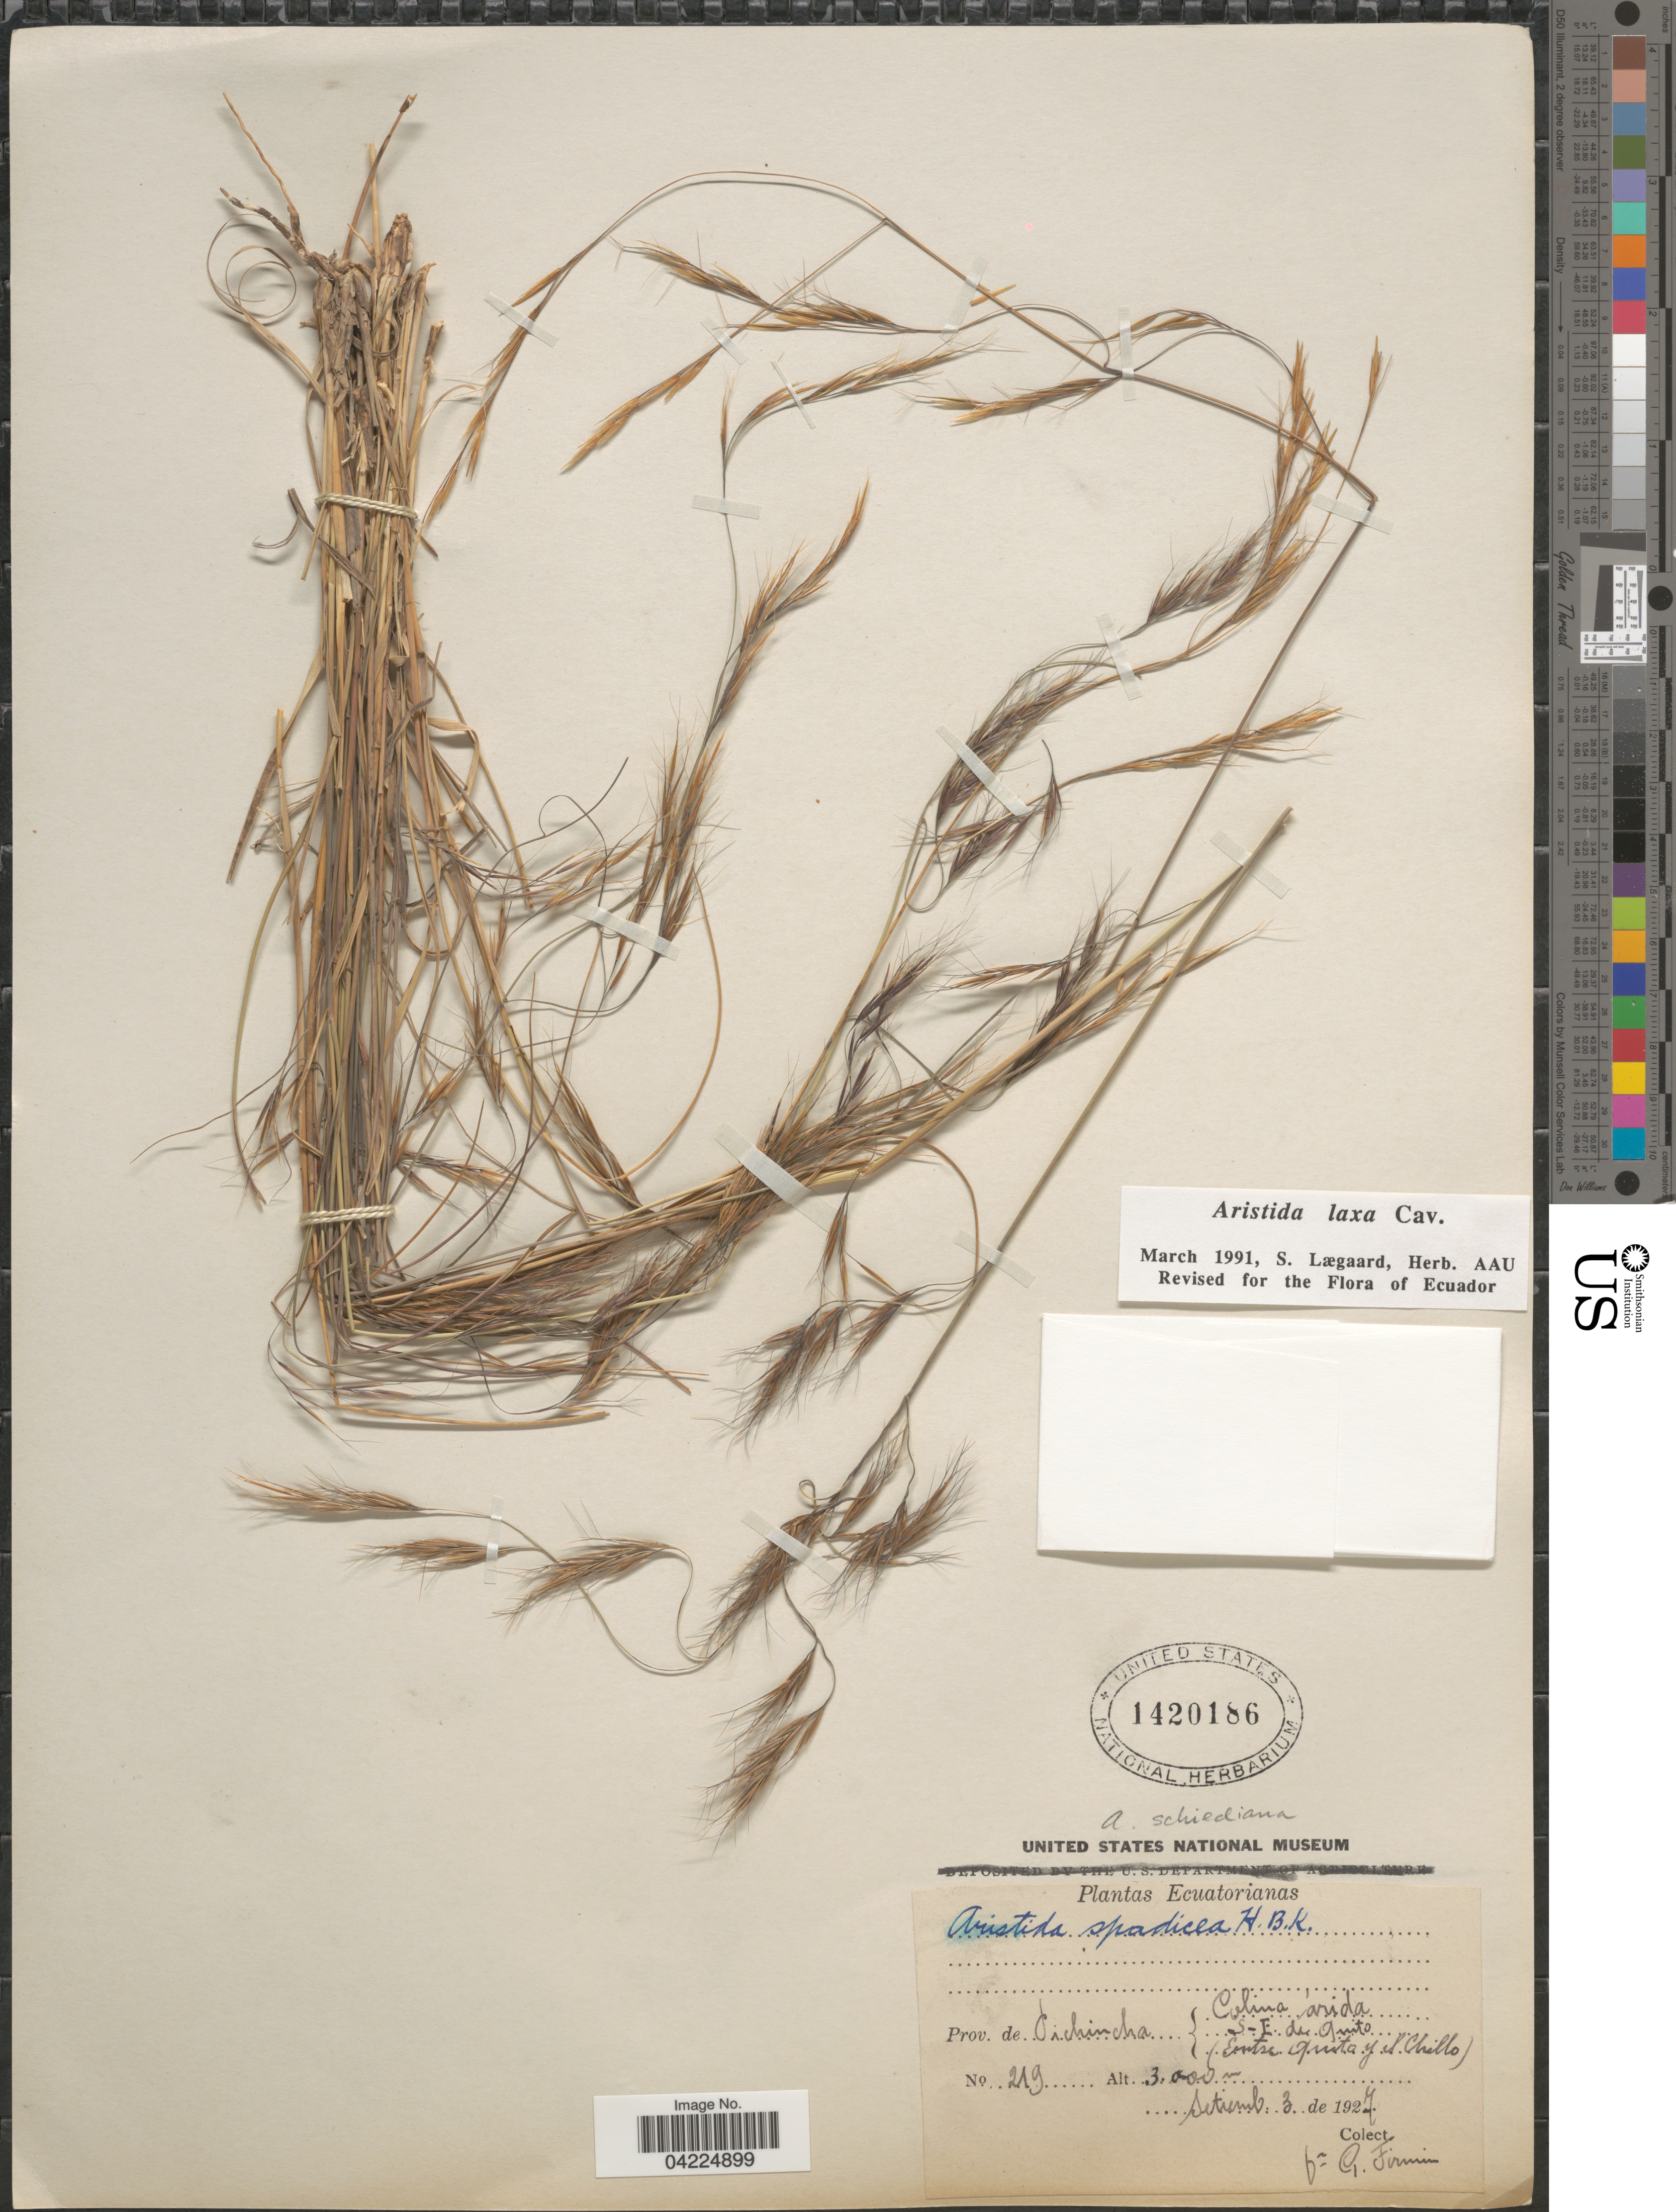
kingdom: Plantae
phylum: Tracheophyta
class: Liliopsida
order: Poales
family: Poaceae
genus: Aristida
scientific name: Aristida laxa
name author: Cav.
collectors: F. Firmin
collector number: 219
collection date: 1927-09-03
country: Ecuador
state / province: Pichincha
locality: Ecuatorianas. Colina arida S-E de Quito (Entre quito y el Chillo).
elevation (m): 3000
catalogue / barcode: US 1420186